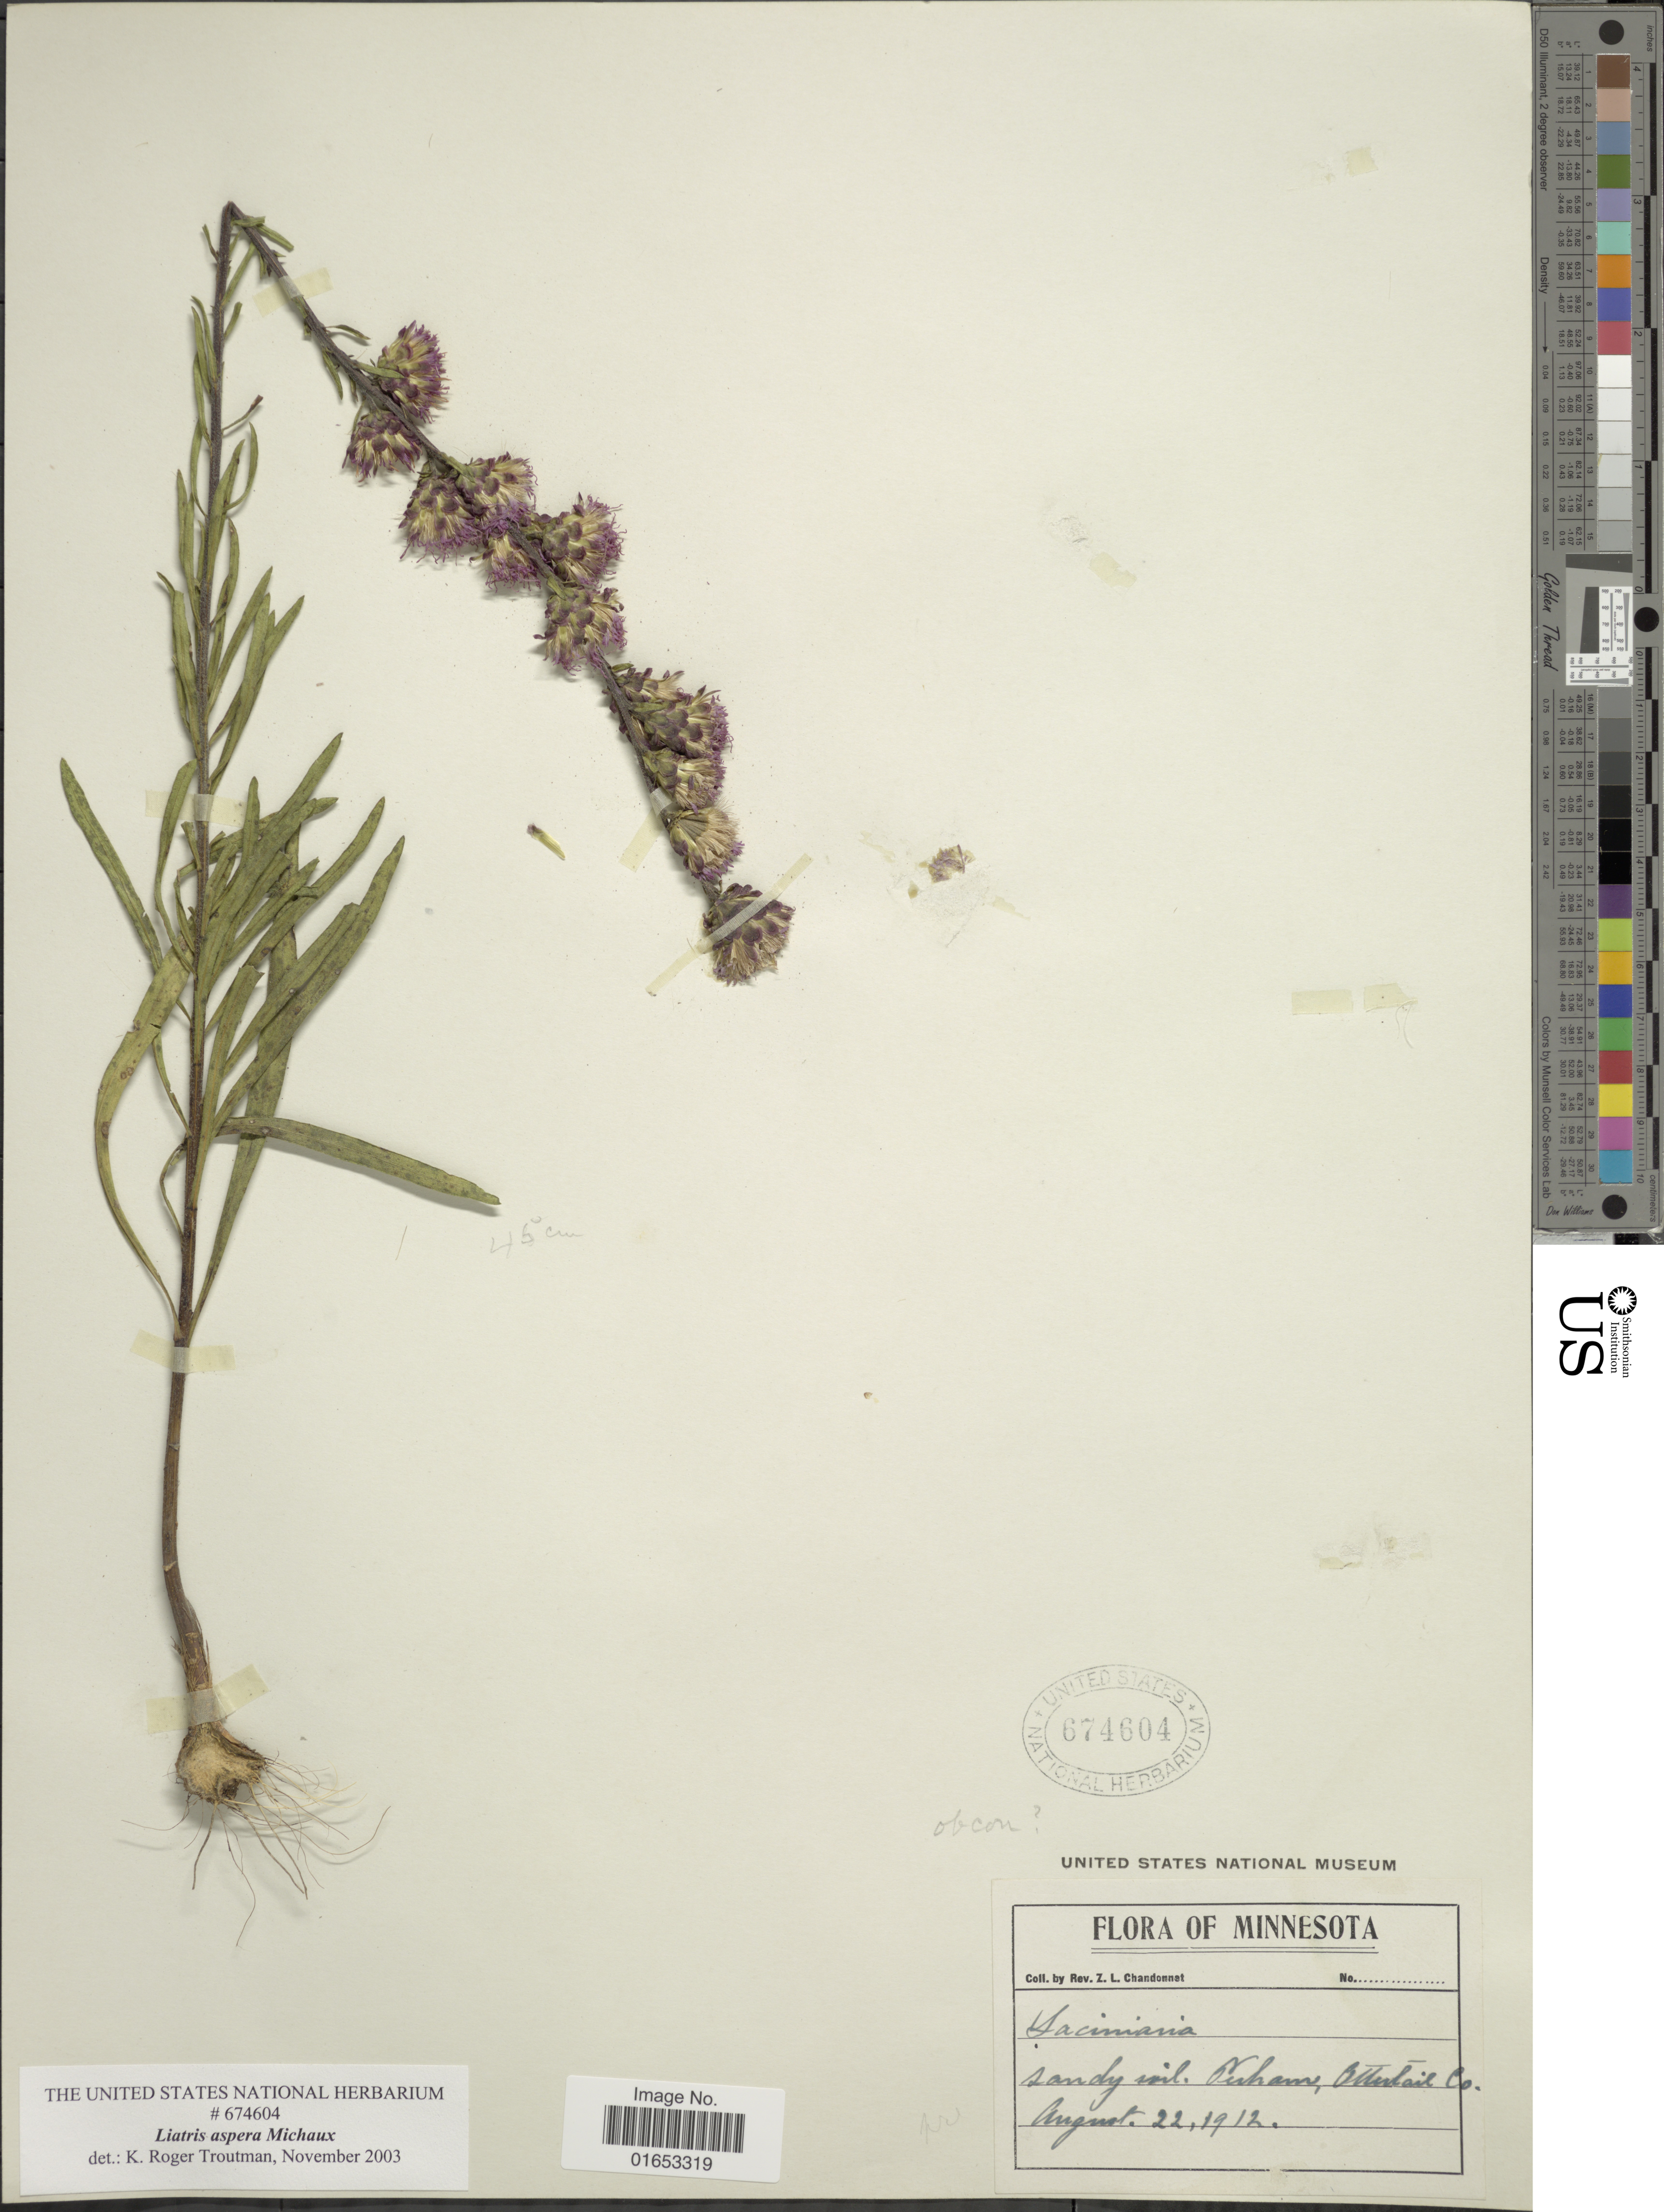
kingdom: Plantae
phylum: Tracheophyta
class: Magnoliopsida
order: Asterales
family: Asteraceae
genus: Liatris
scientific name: Liatris aspera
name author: Michx.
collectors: Z. Chandonnet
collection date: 1912-08-22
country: United States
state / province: Minnesota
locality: Perham, Otter tail Co.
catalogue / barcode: US 674604